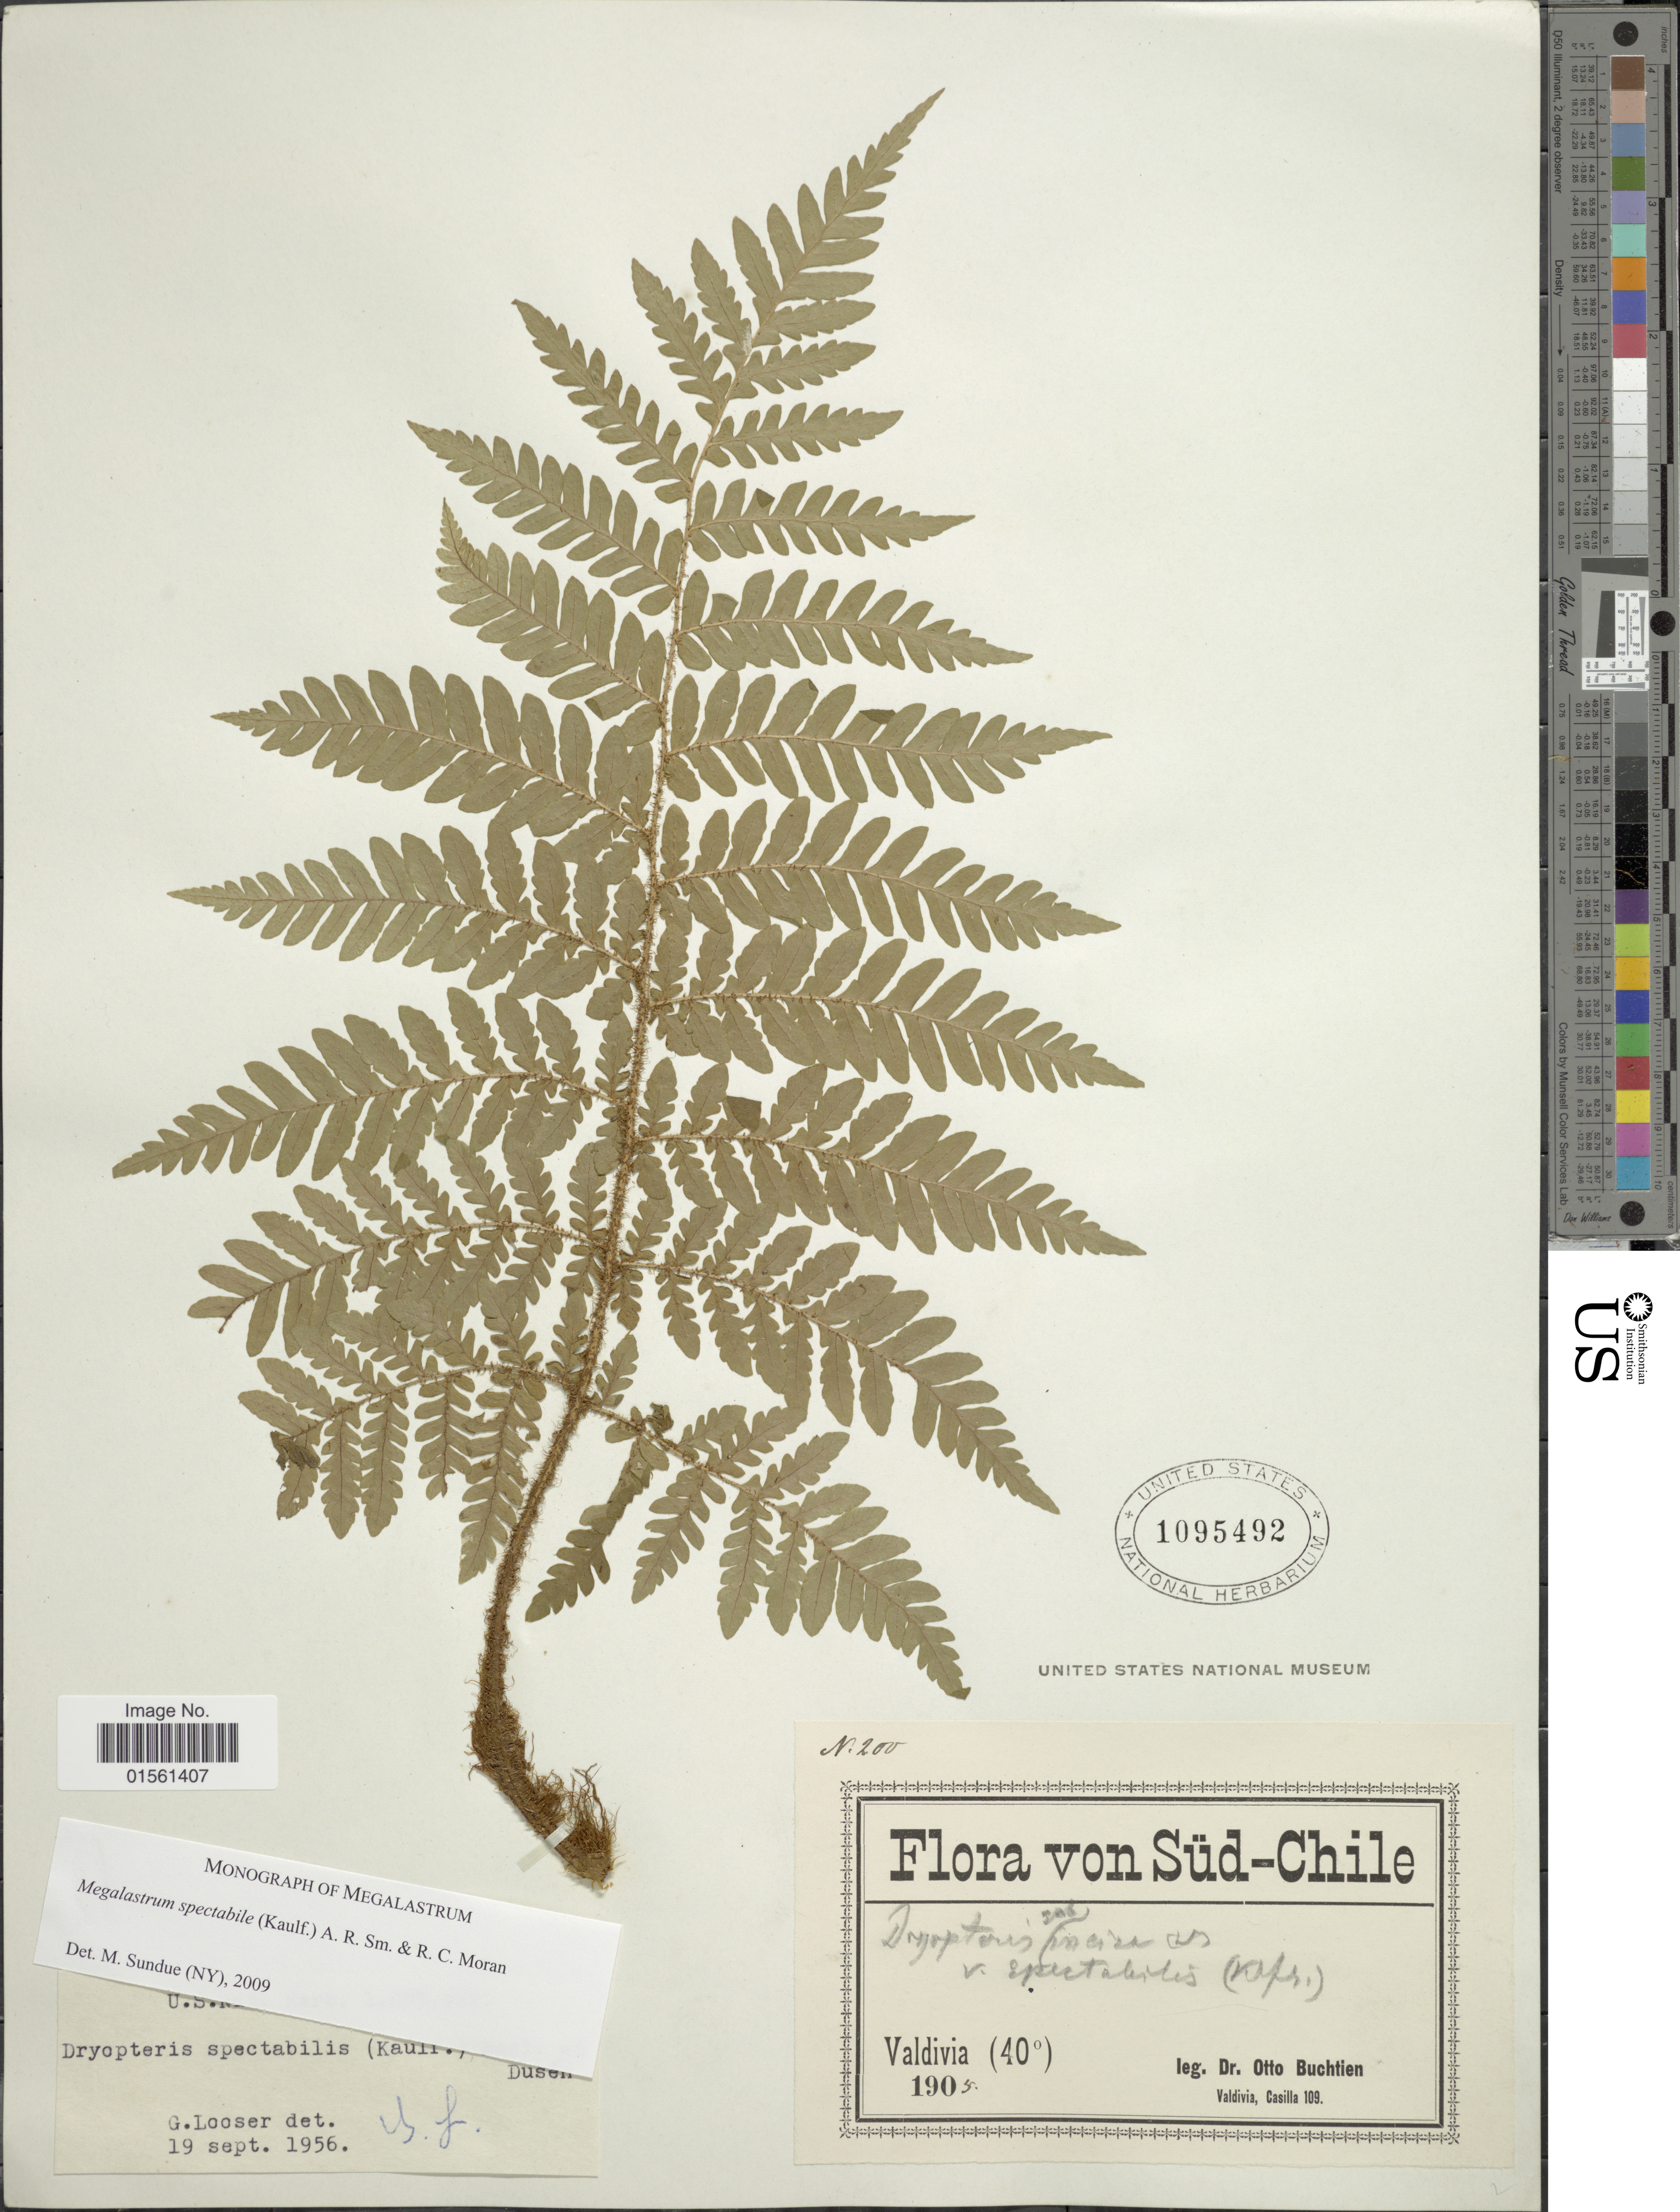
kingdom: Plantae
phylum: Tracheophyta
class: Polypodiopsida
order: Polypodiales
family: Dryopteridaceae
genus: Megalastrum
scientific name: Megalastrum spectabile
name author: (Kaulf.) A.R. Sm. & R.C. Moran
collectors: O. Buchtien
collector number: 200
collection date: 1905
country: Chile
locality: Sud-Chili, Valdivia (40°)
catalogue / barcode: US 1095492